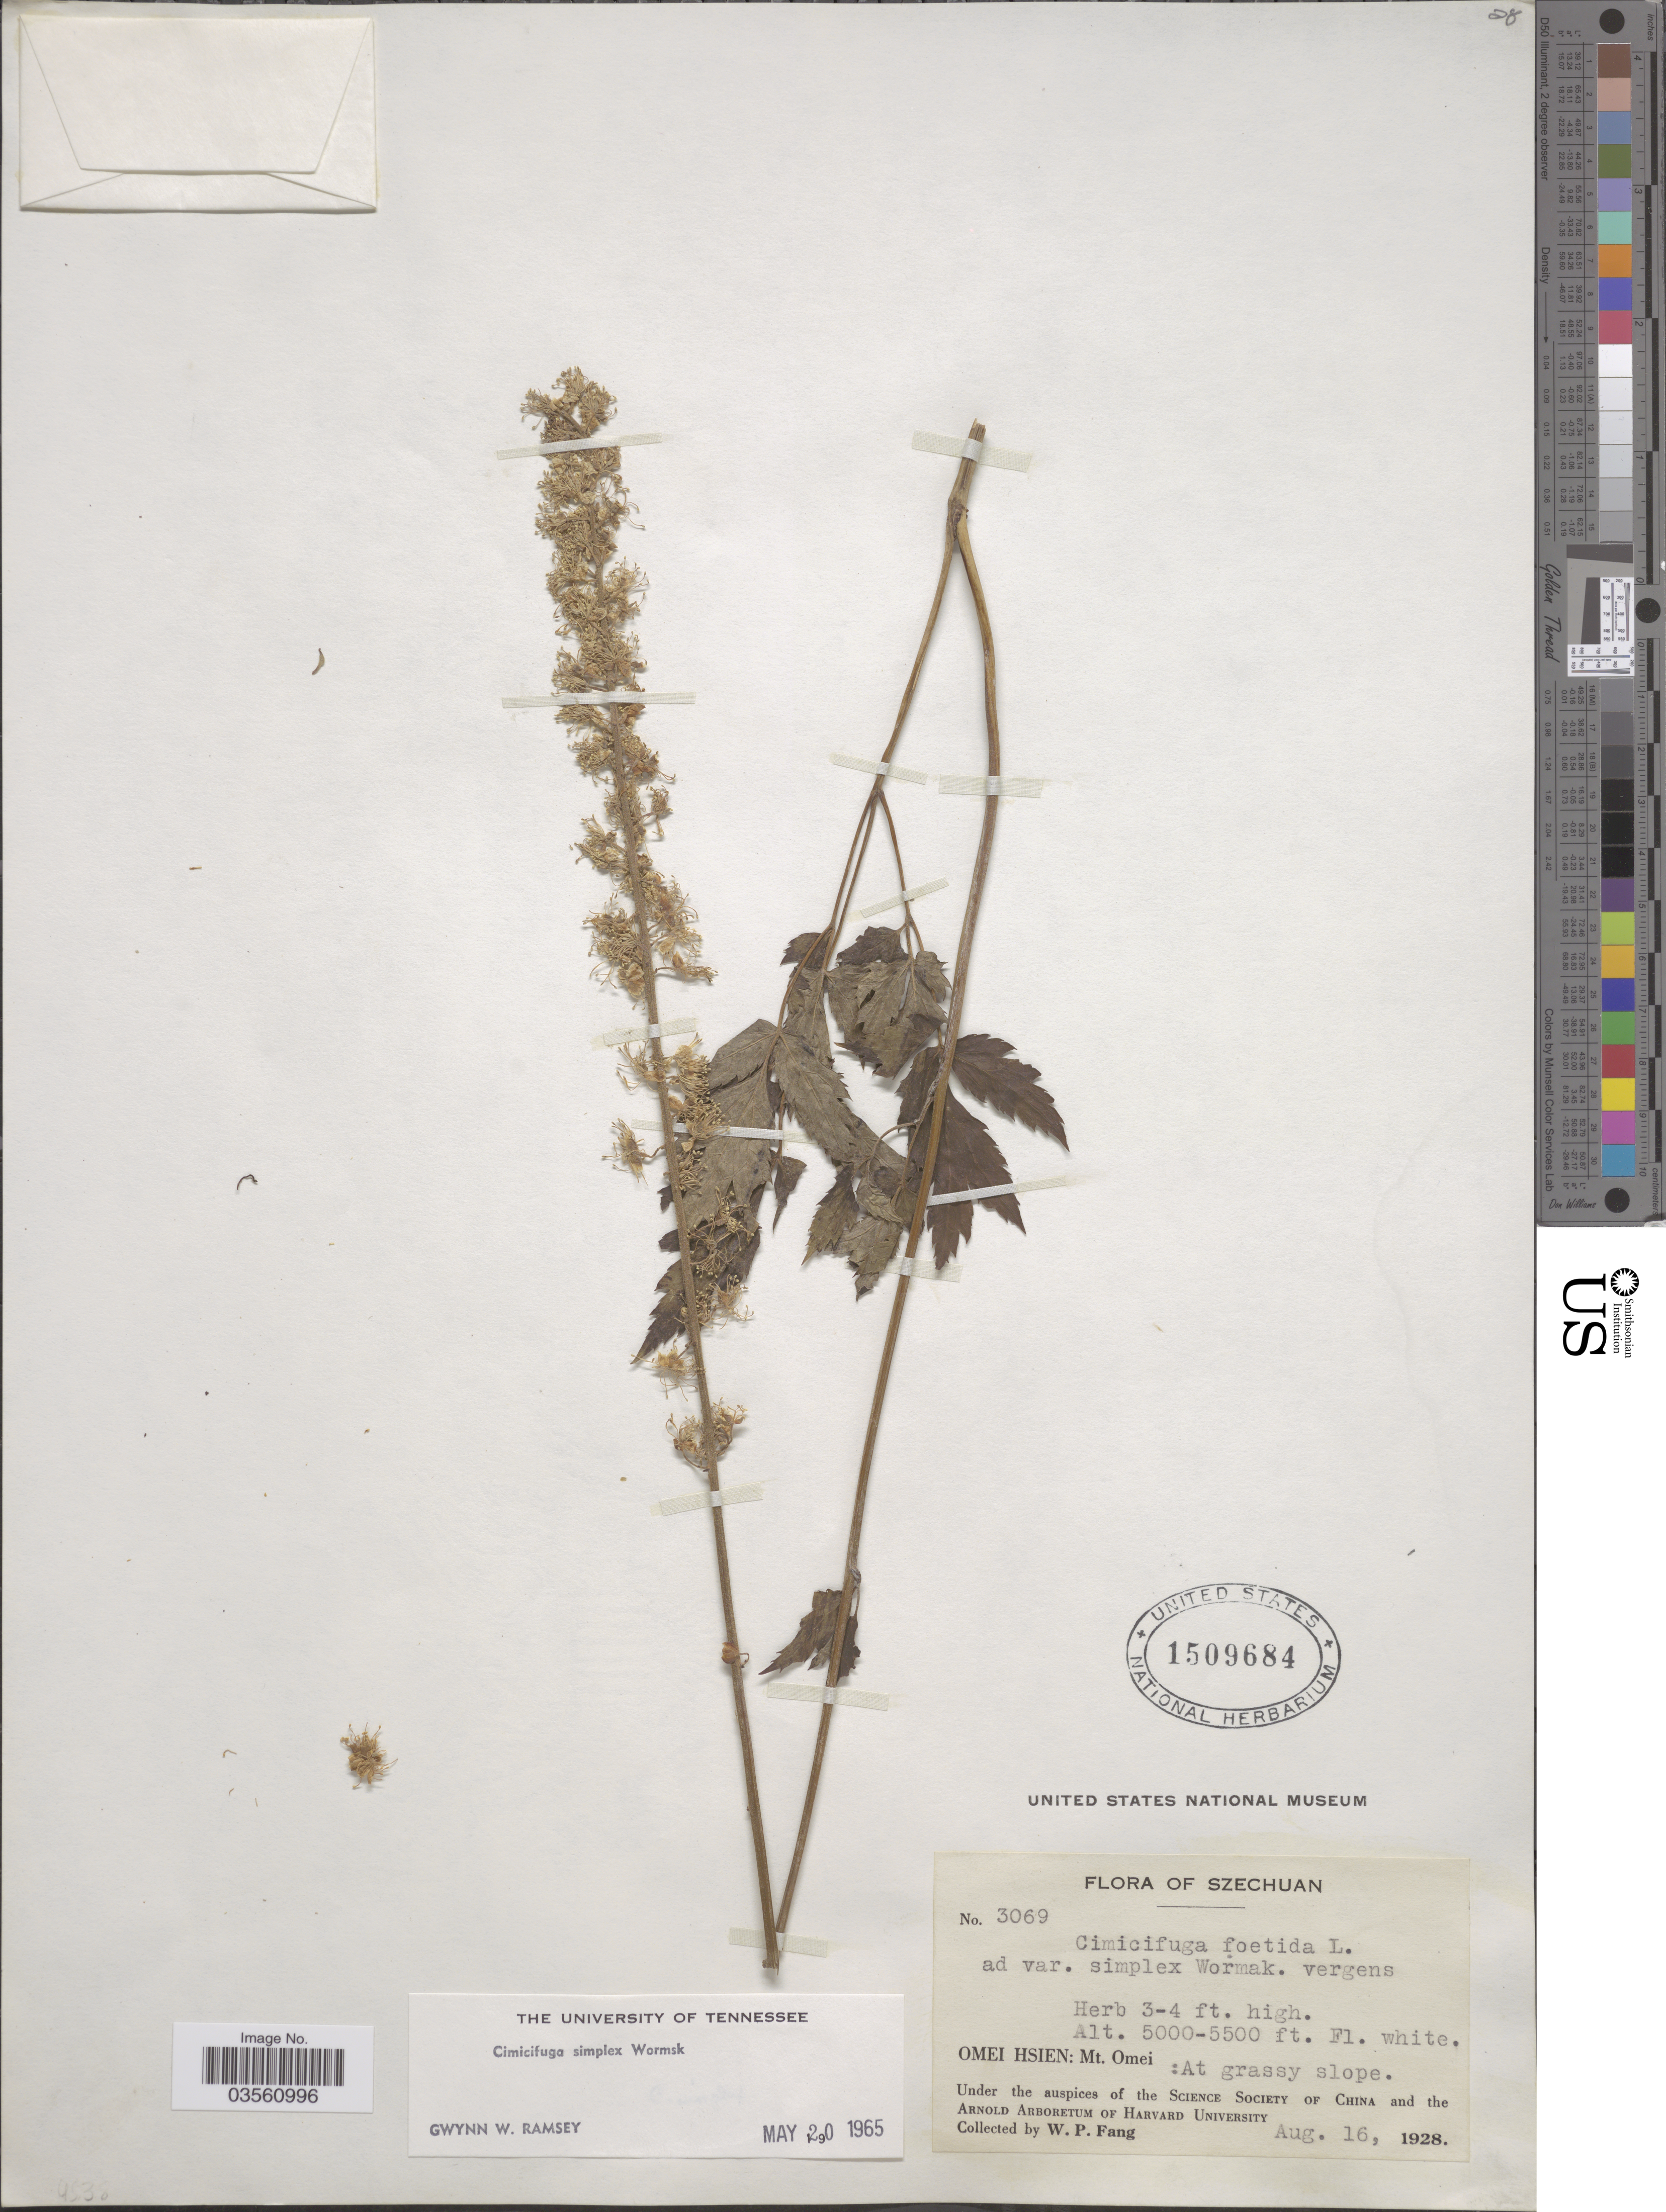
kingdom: Plantae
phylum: Tracheophyta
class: Magnoliopsida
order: Ranunculales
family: Ranunculaceae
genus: Actaea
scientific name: Actaea simplex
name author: (DC.) Wormsk. ex Prantl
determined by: Strong, M. T., (US), Smithsonian Institution - National Museum of Natural History (UNITED STATES)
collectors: W. P. Fang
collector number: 3069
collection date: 1928-08-16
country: China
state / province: Sichuan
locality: Szechuan. Omei Hsien: Mt. Omei.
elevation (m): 1524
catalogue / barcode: US 1509684